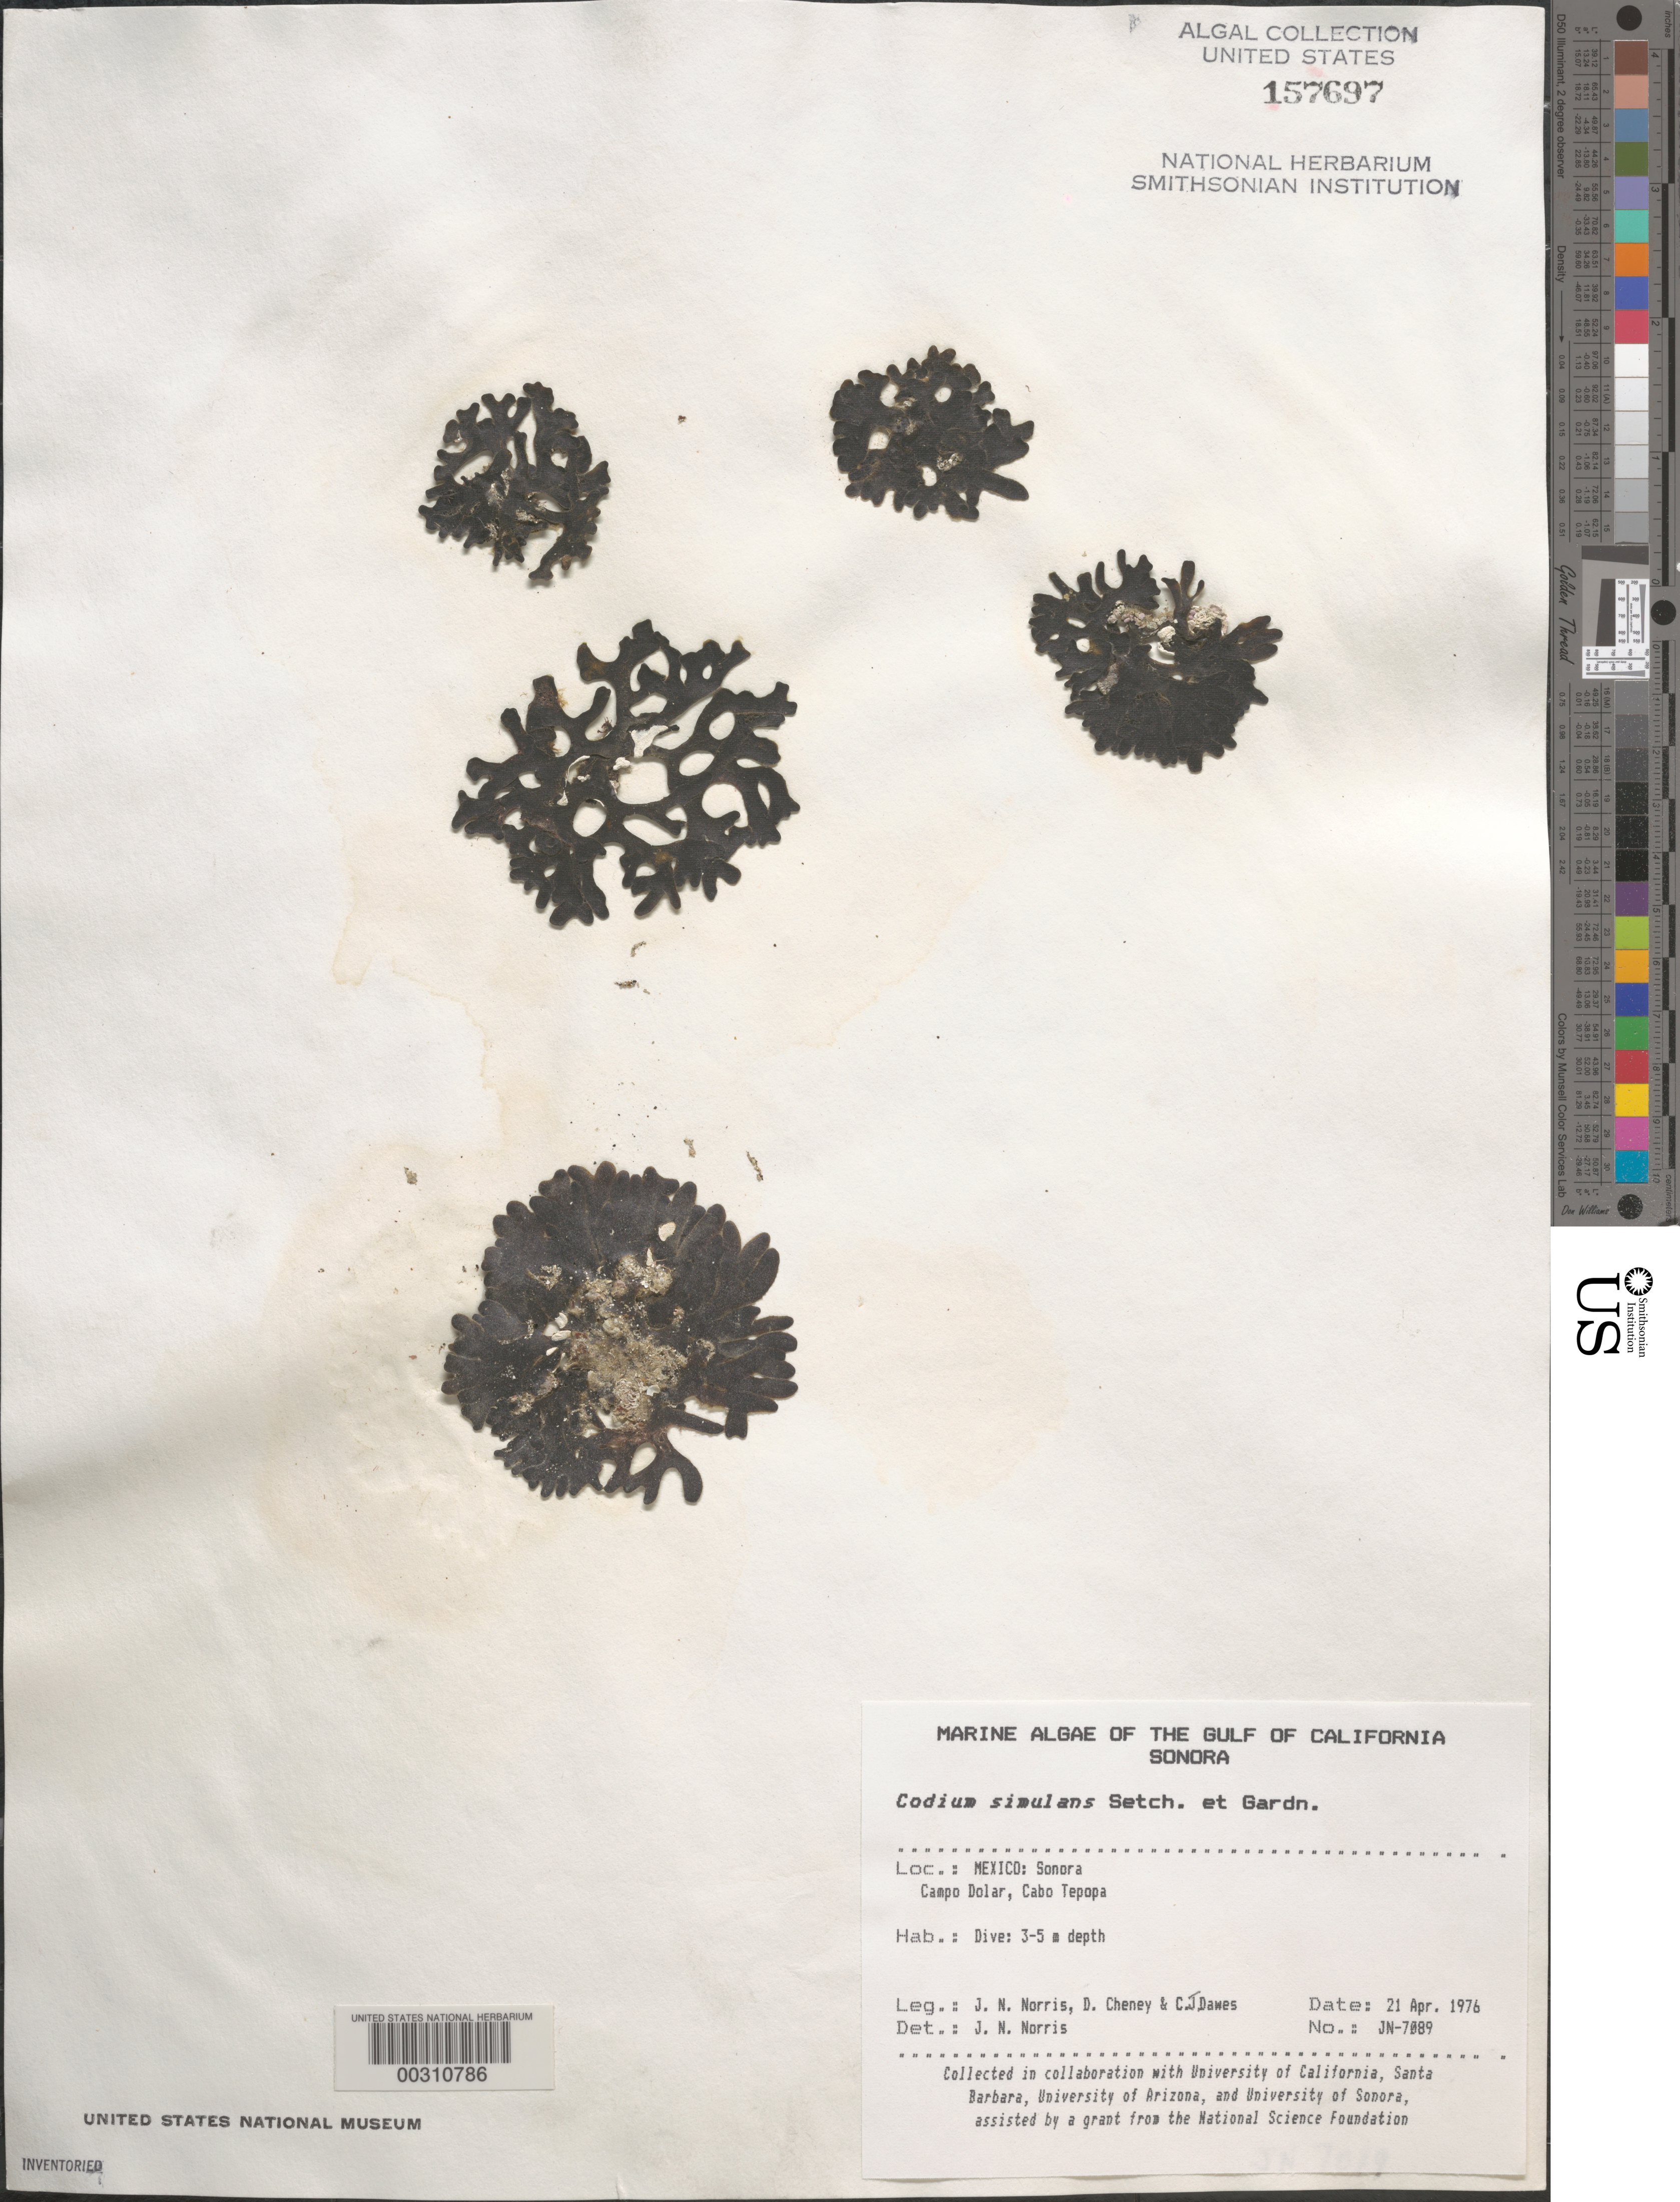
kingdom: Plantae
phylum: Chlorophyta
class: Ulvophyceae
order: Bryopsidales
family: Codiaceae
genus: Codium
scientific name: Codium simulans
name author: Setch. & N.L. Gardner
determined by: Norris, James N.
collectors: J. N. Norris, D. Cheney & C. Dawes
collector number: JN-7089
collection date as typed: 21 Apr 1976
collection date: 1976-04-21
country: Mexico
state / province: Sonora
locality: Campo Dolar, Cabo Tepopa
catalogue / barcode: US 157697